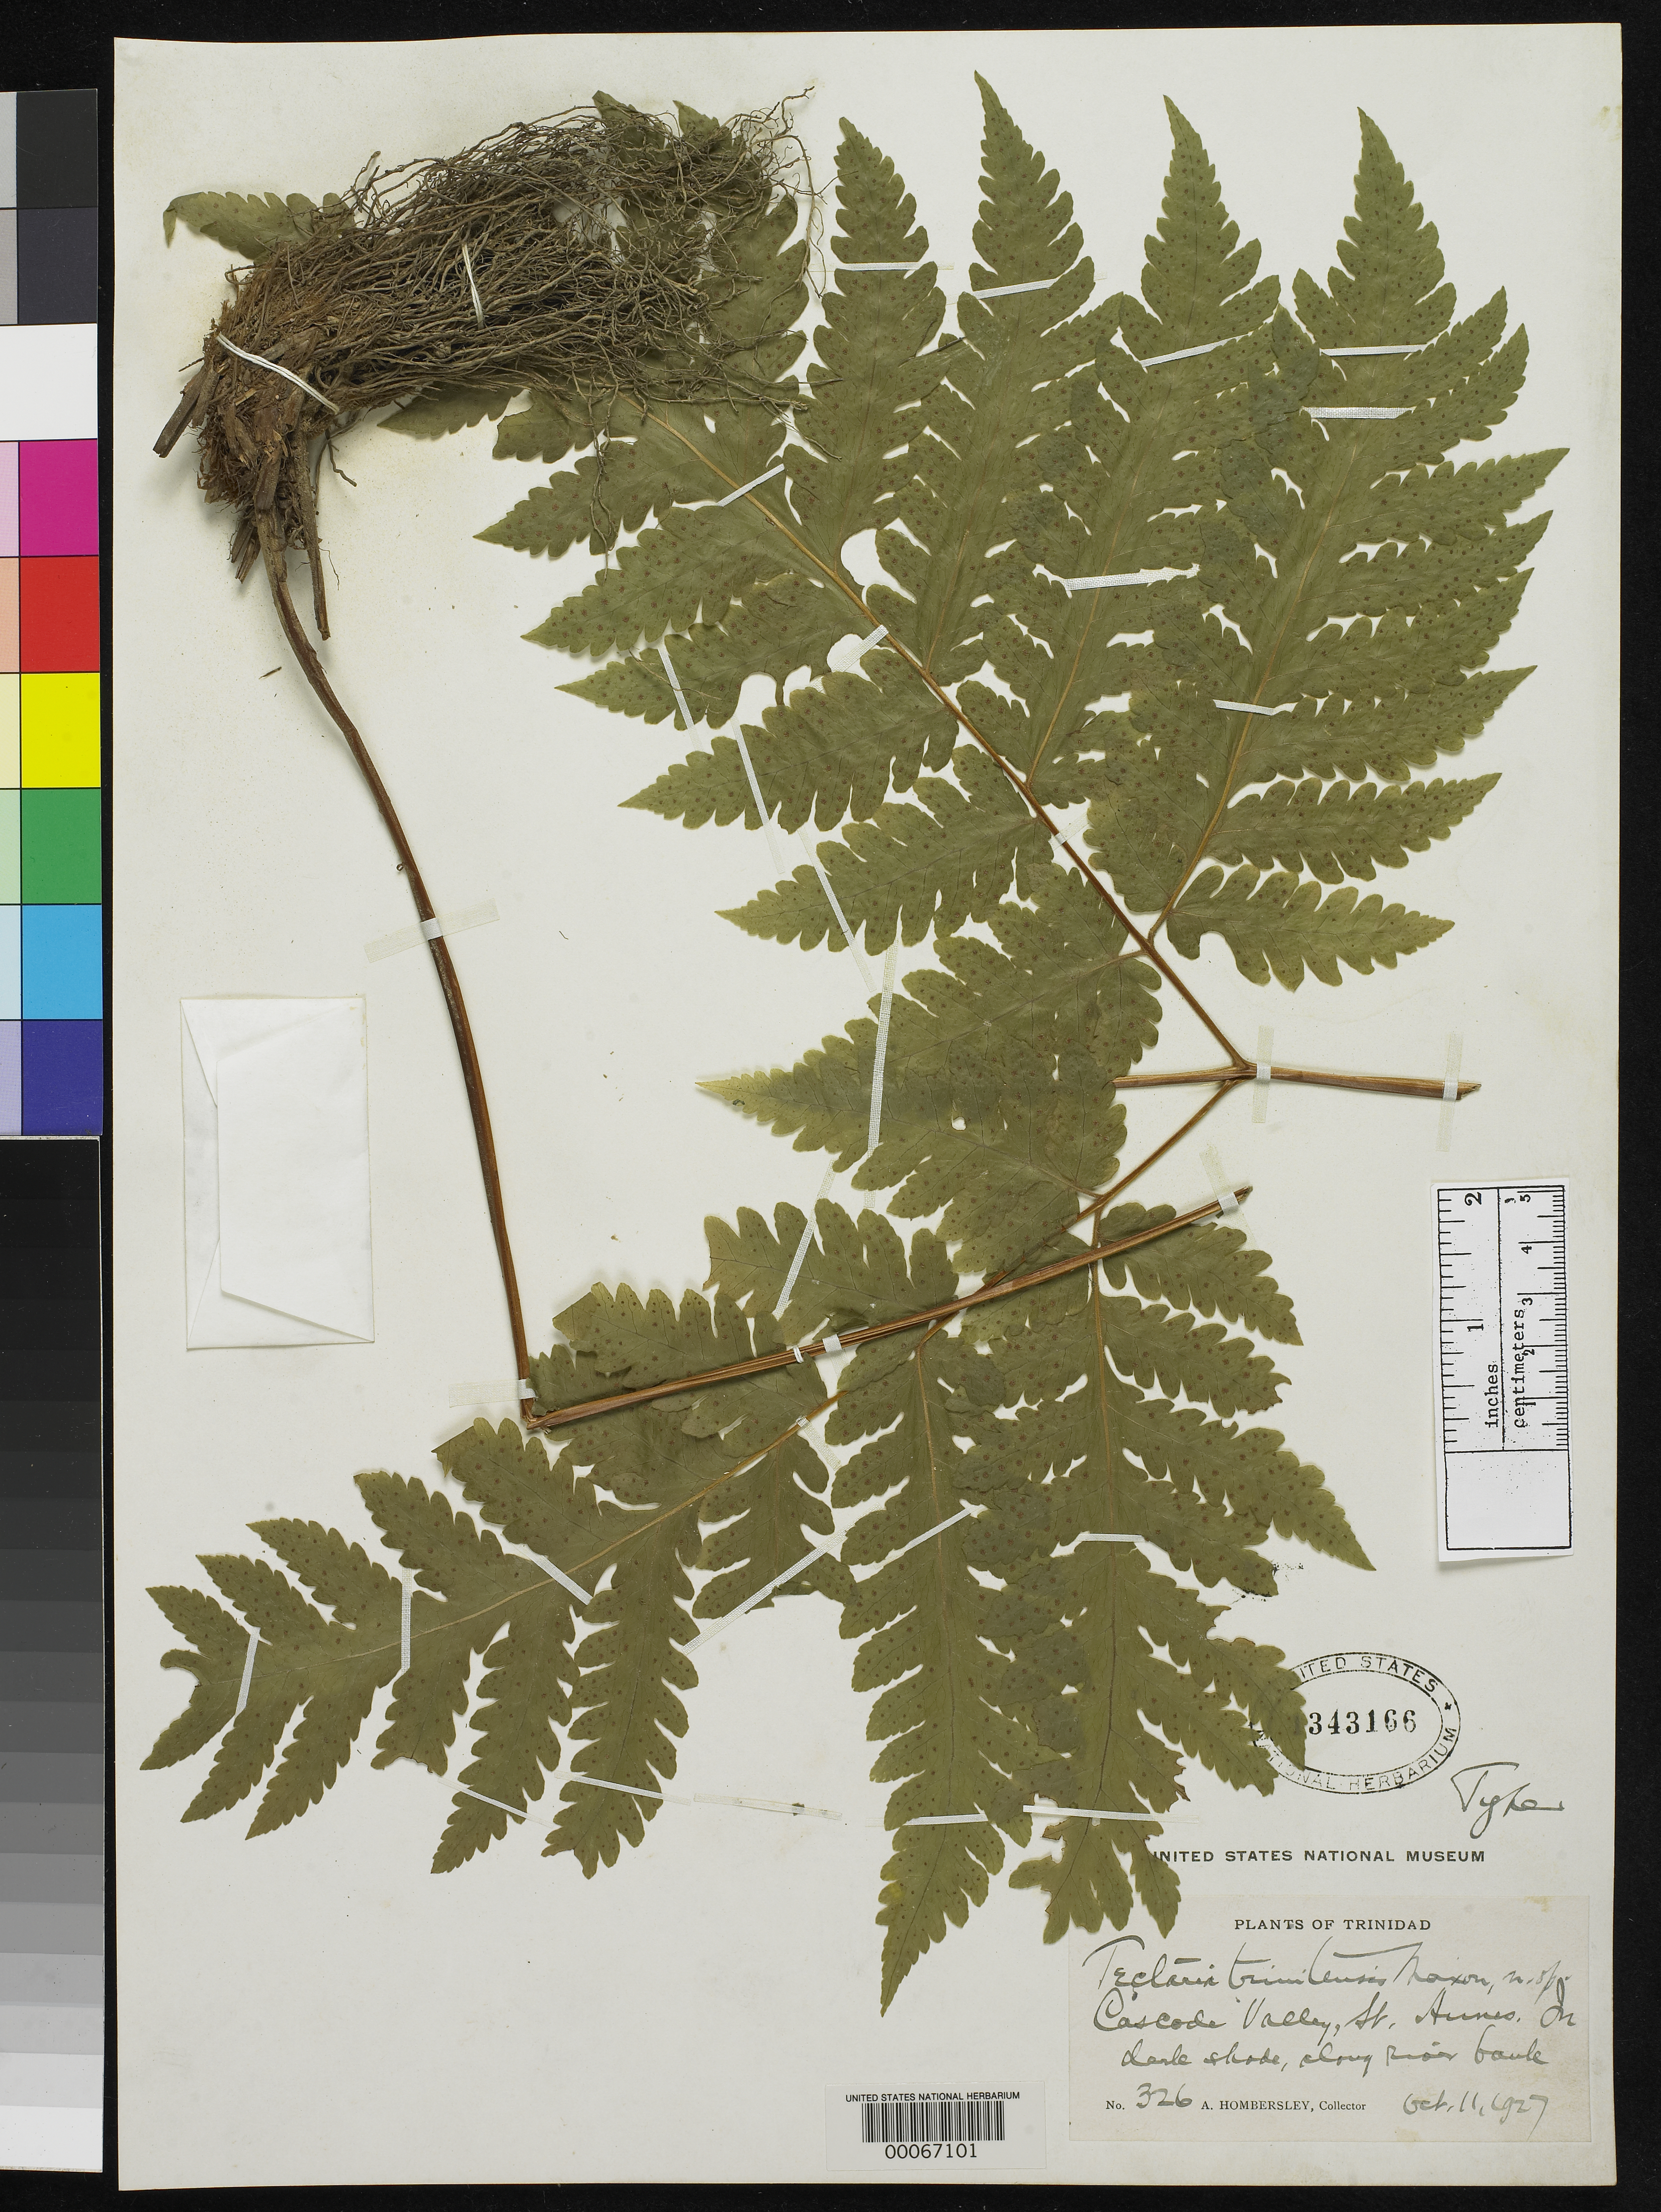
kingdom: Plantae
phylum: Tracheophyta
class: Polypodiopsida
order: Polypodiales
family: Tectariaceae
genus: Tectaria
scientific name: Tectaria trinitensis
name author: Maxon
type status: Holotype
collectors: A. Hombersley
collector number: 326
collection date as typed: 11 Oct 1927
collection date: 1927-10-11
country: Trinidad and Tobago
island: Trinidad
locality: Cascade Valley, St. Annes, along river bank.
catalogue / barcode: US 1343166